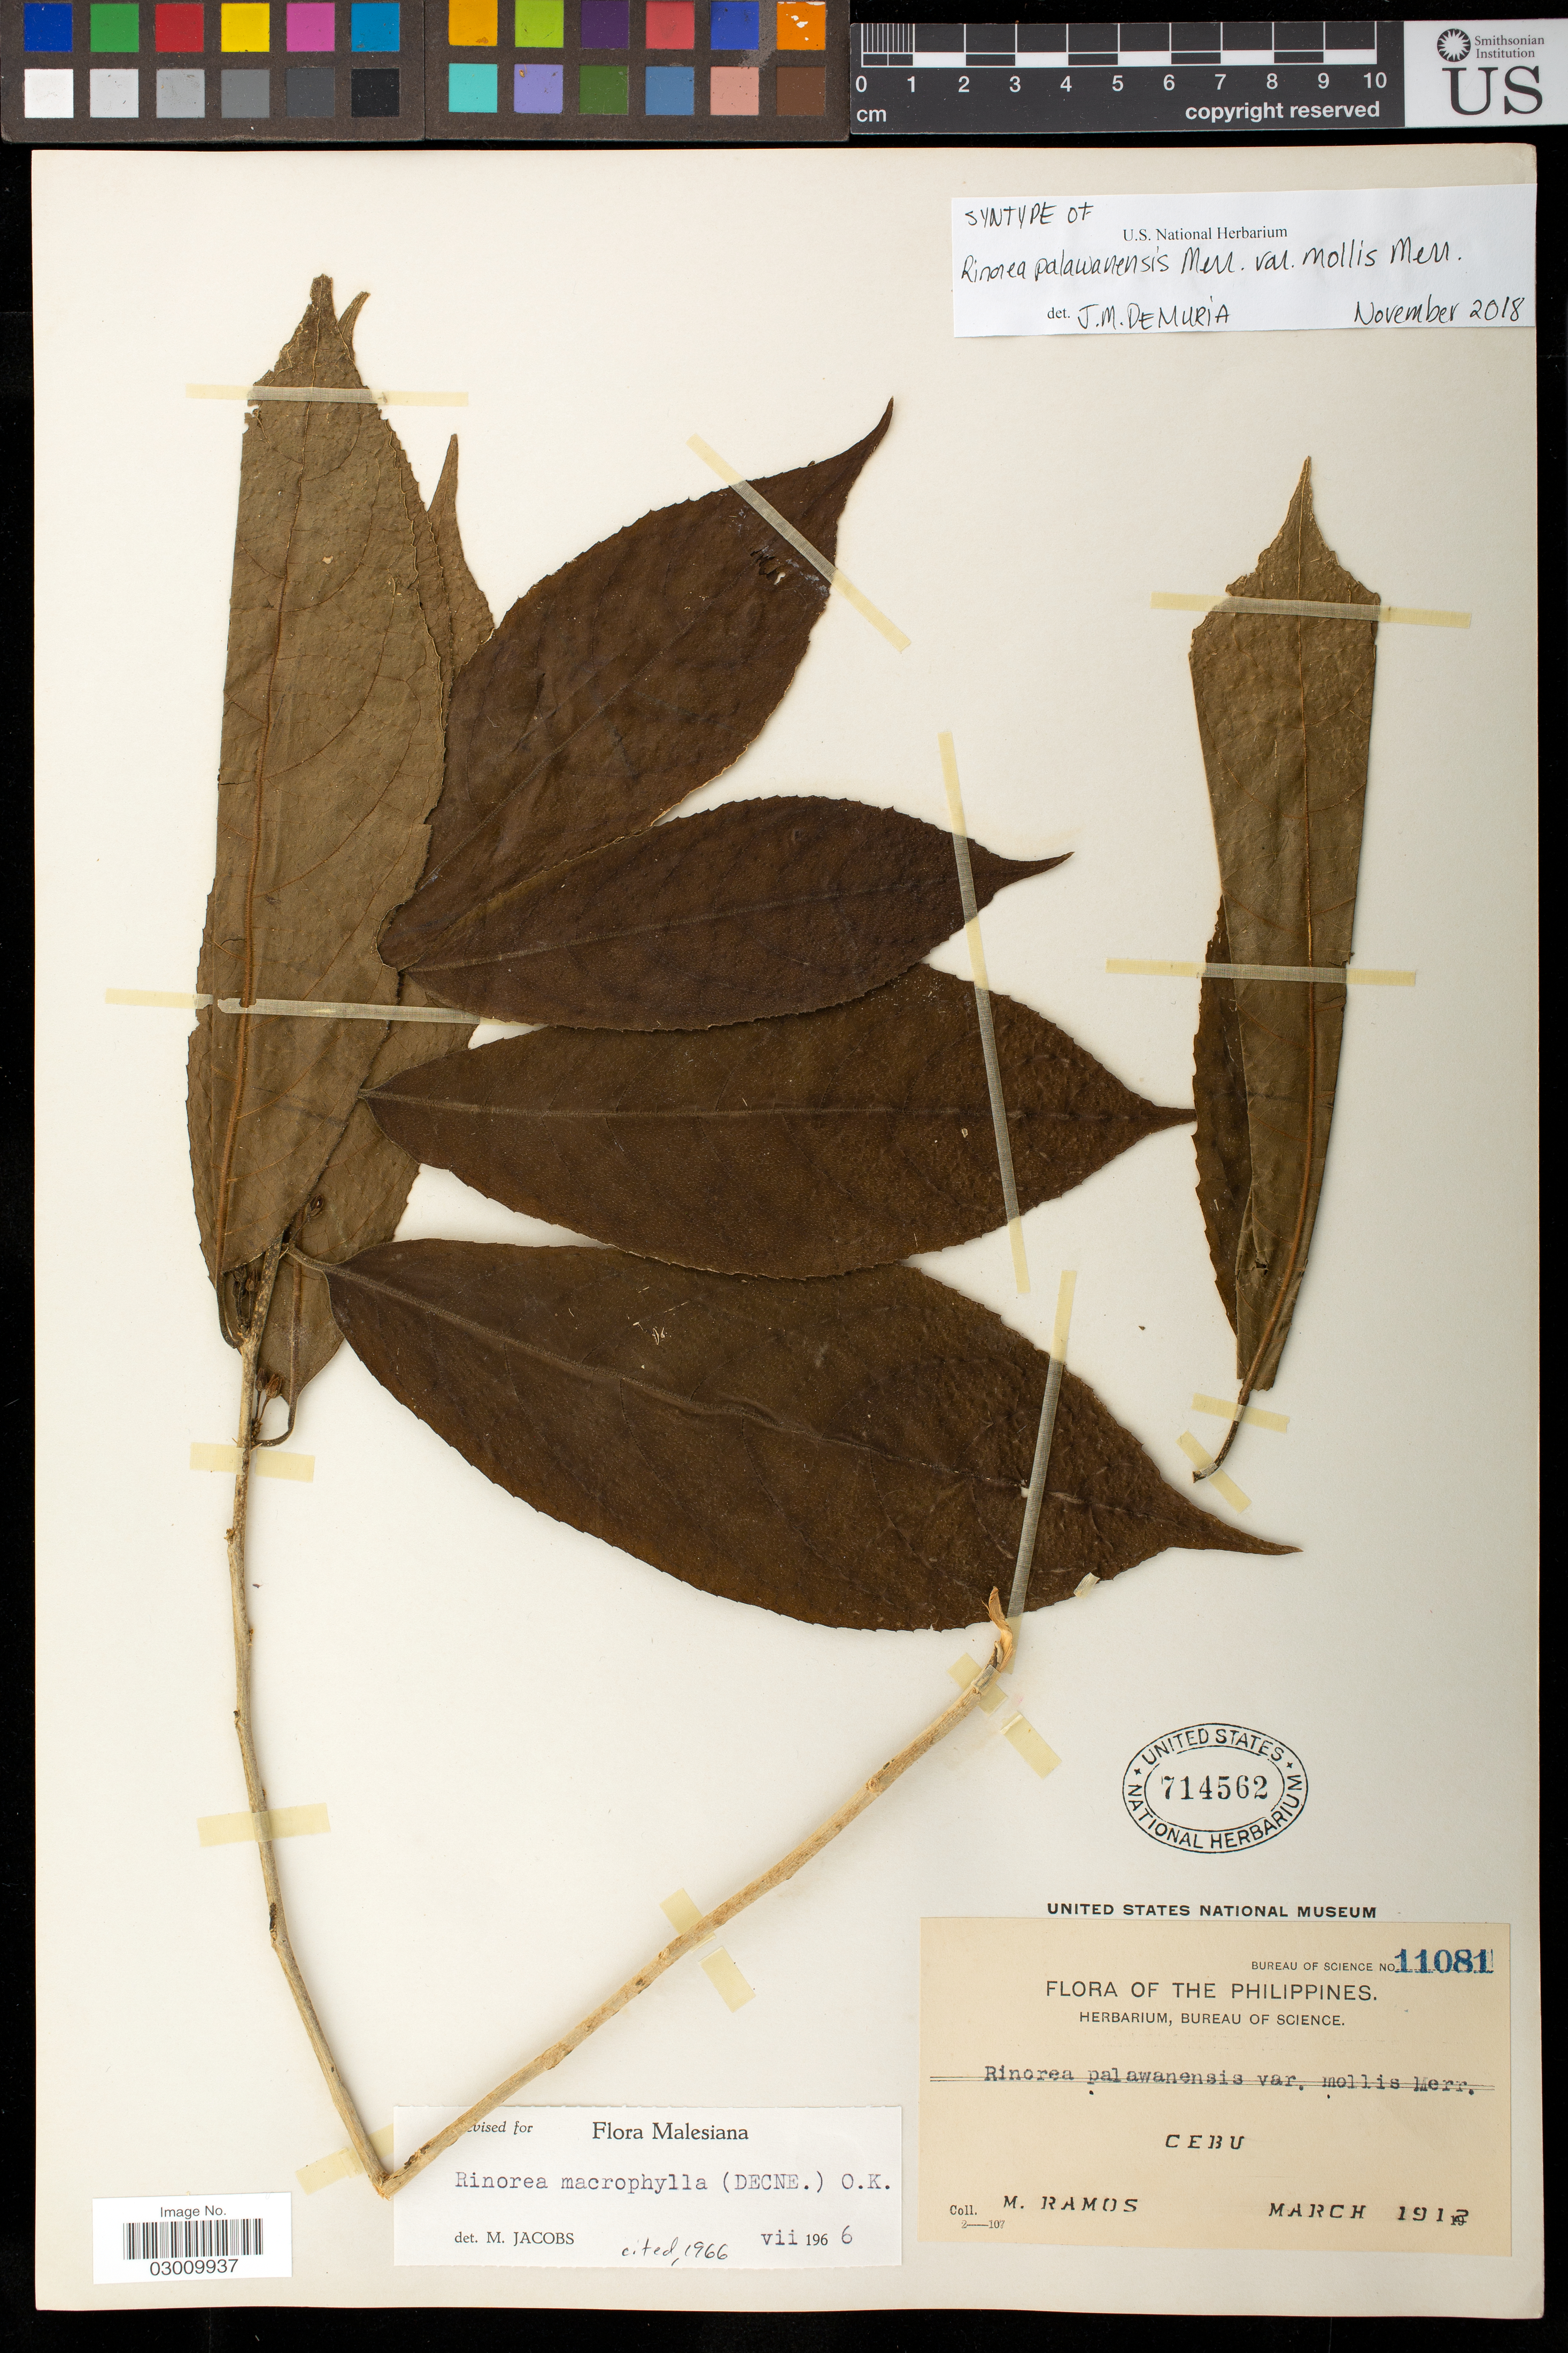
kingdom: Plantae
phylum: Tracheophyta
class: Magnoliopsida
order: Malpighiales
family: Violaceae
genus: Rinorea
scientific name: Rinorea palawanensis var. mollis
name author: Merr.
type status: Isosyntype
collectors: M. Ramos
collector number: Bur. Sci. 11081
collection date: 1912-03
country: Philippines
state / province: Central Visayas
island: Cebu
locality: Cebu.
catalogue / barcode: US 714562